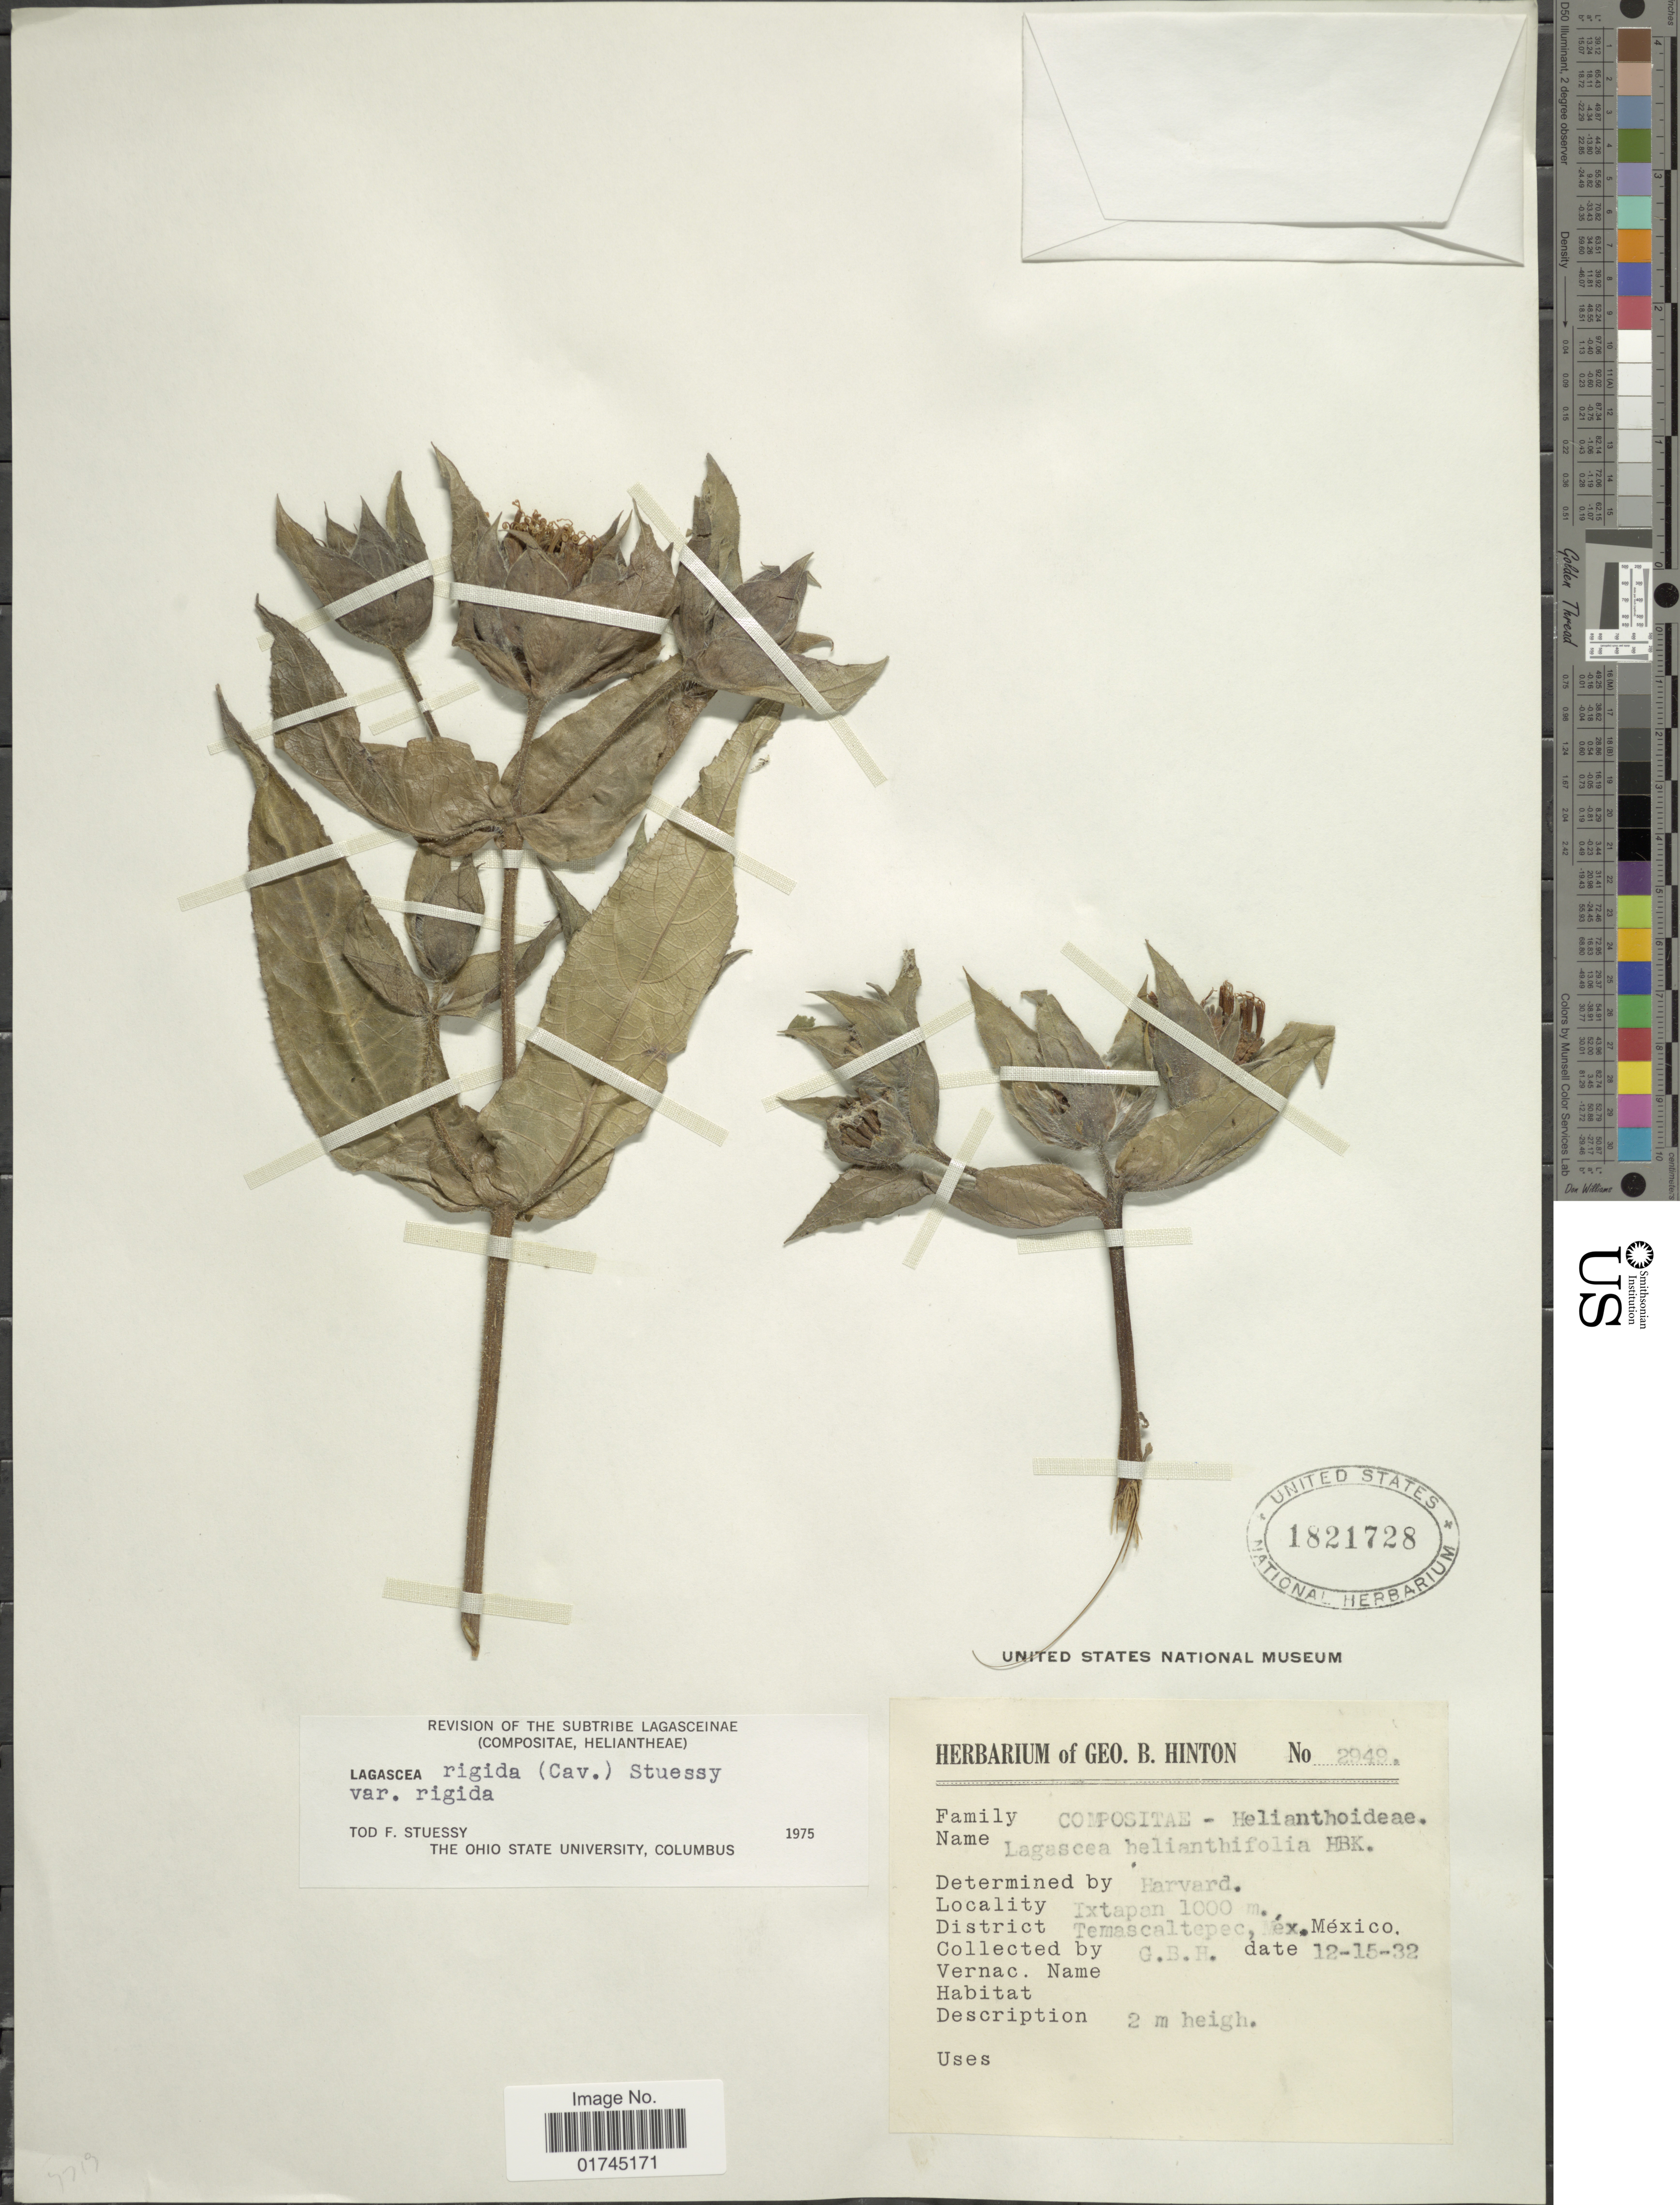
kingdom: Plantae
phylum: Tracheophyta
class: Magnoliopsida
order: Asterales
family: Asteraceae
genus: Lagascea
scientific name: Lagascea helianthifolia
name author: Kunth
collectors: G. B. Hinton & et al.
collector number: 2949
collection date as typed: Transcribed d/m/y: 15/12/32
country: Mexico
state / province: México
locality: Ixtapan, District Temascaltepec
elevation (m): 1000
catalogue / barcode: US 1821728